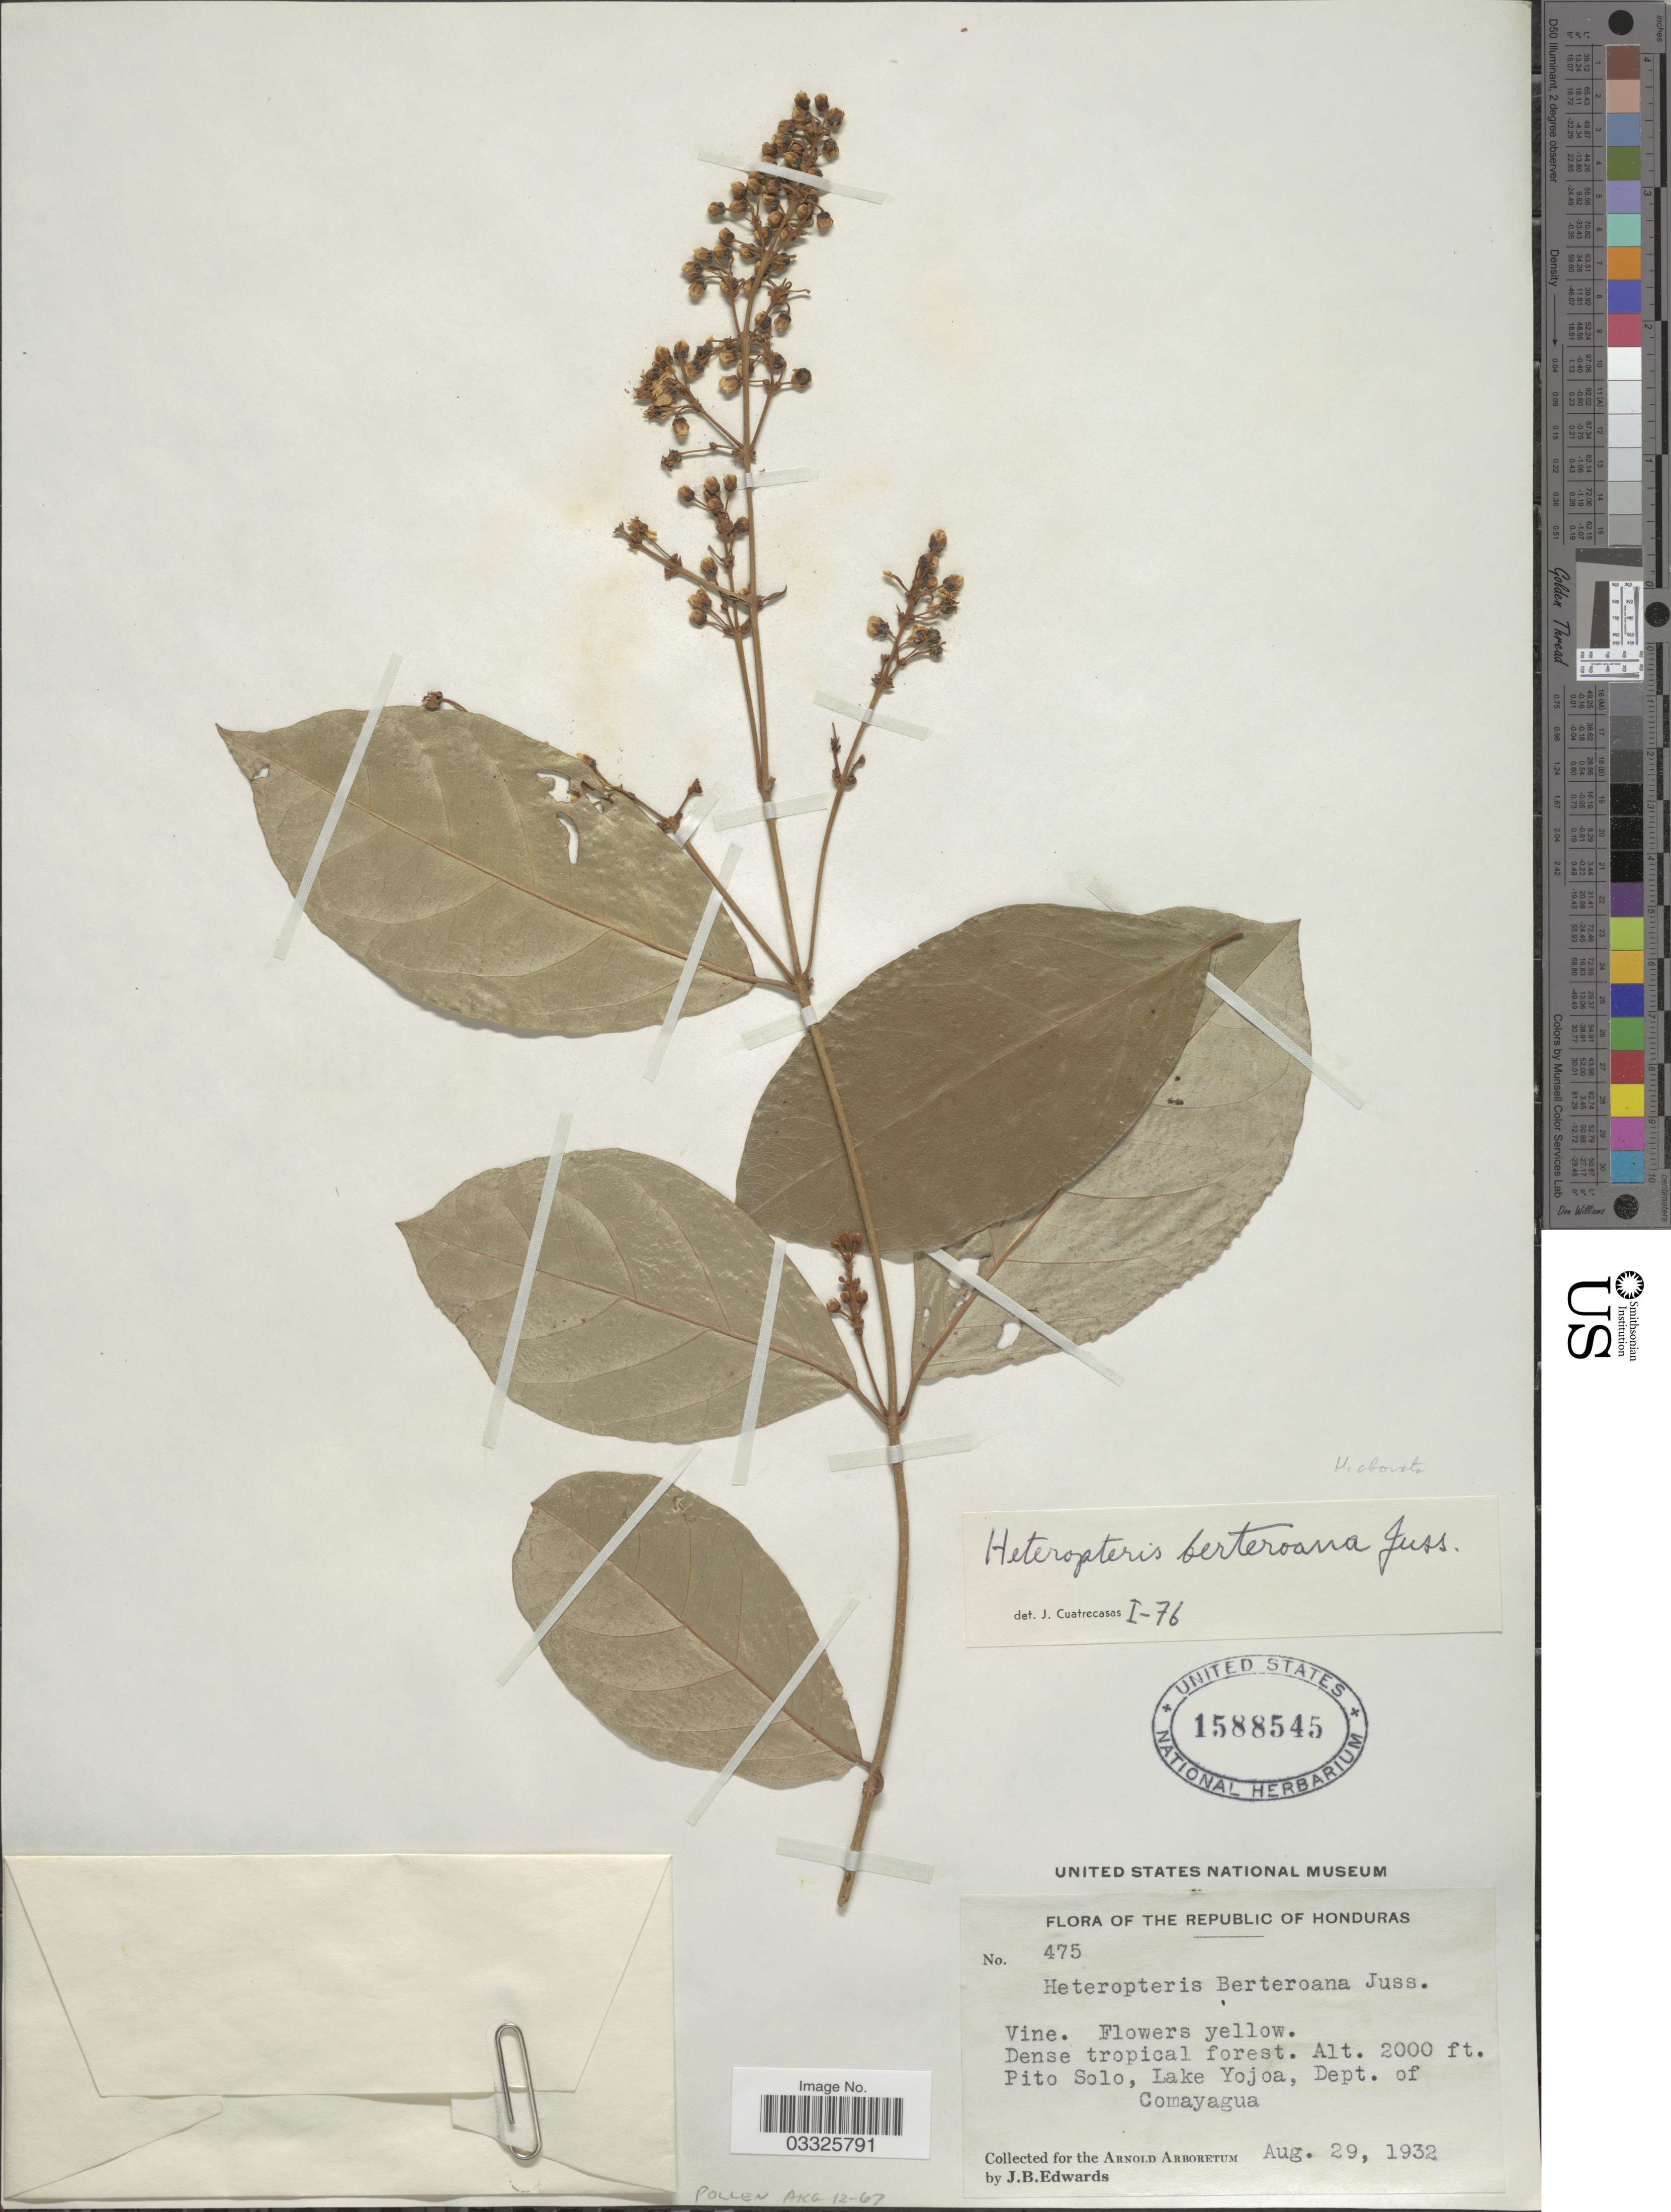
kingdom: Plantae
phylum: Tracheophyta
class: Magnoliopsida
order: Malpighiales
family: Malpighiaceae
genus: Heteropterys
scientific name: Heteropterys obovata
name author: (Small) Cuatrec. & Croat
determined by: Strong, Mark T., (BOT), Smithsonian Institution - National Museum of Natural History (UNITED STATES)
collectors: J. B. Edwards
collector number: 475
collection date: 1932-08-29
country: Honduras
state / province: Comayagua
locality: Pito Solo, Lake Yojoa, Dept. of Comayagua.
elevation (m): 610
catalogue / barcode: US 1588545